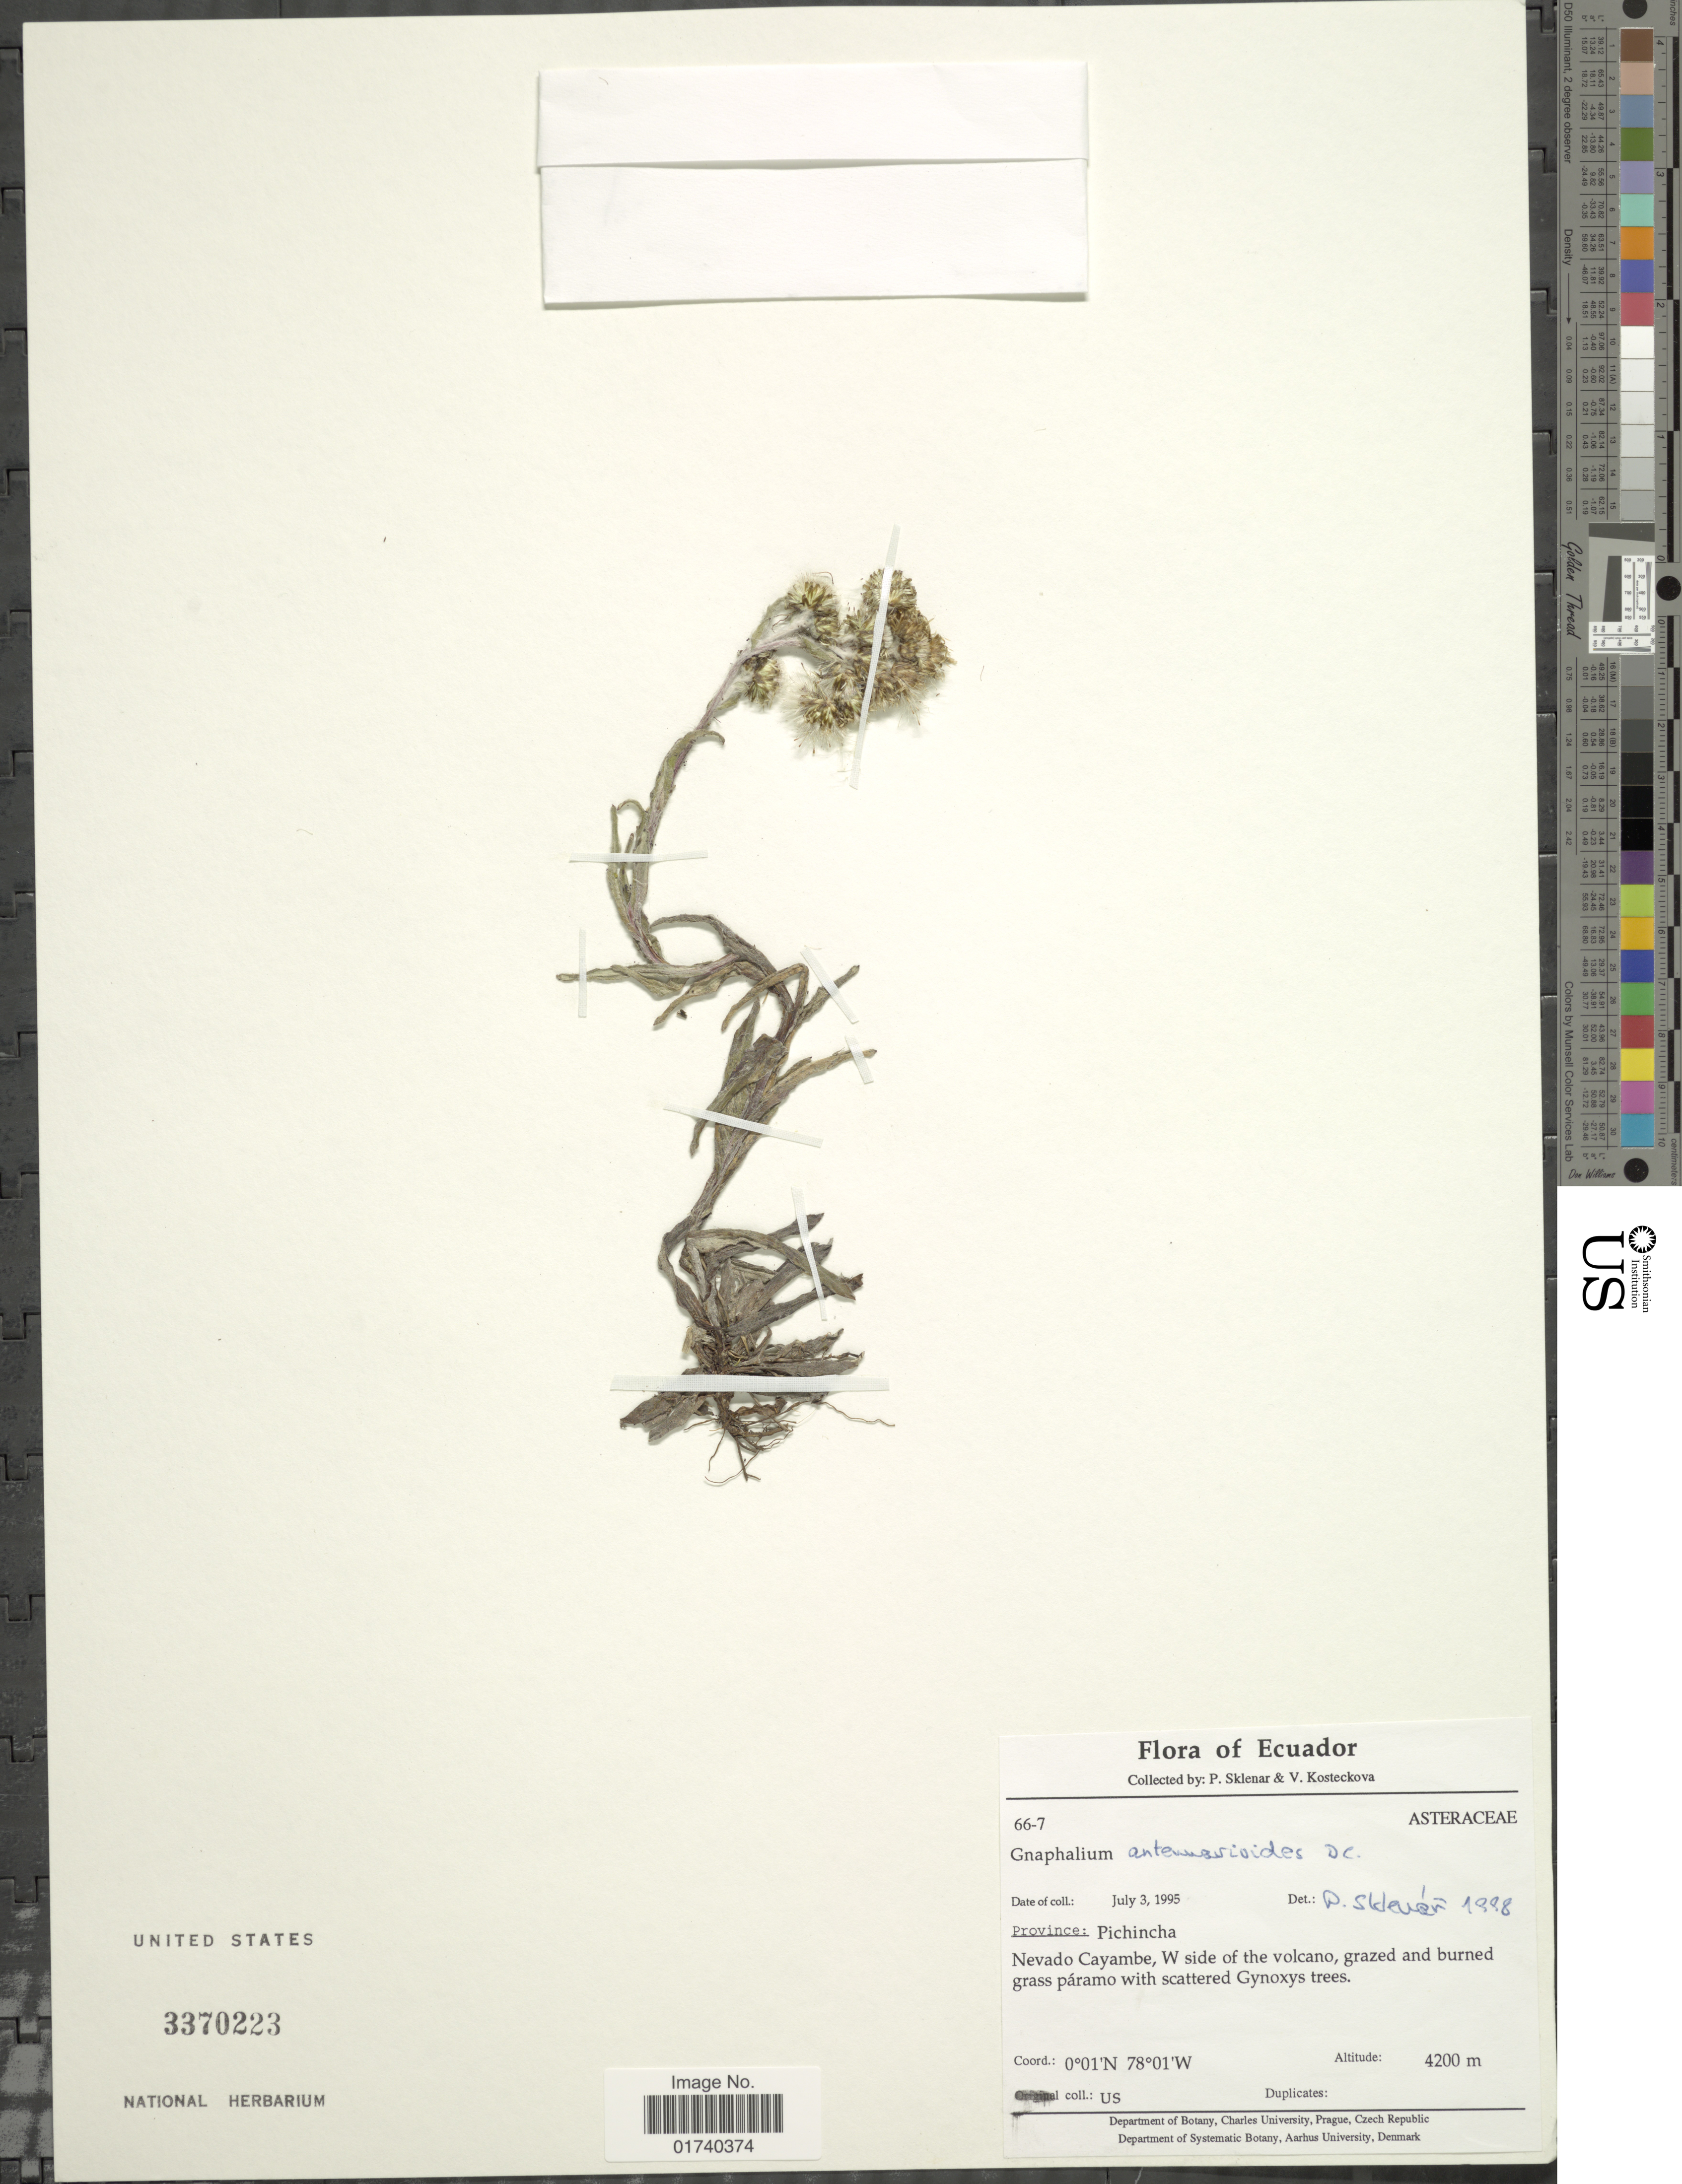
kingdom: Plantae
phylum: Tracheophyta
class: Magnoliopsida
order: Asterales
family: Asteraceae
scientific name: Hypserion minor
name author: G.L. Nesom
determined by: Nesom, Guy L.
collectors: P. Sklenár & V. Kosteckova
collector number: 66 - 7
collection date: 1995-07-03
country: Ecuador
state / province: Pichincha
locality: Province: Pichincha, Nevado Cayambe, W side of the volcano.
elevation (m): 4200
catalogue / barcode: US 3370223